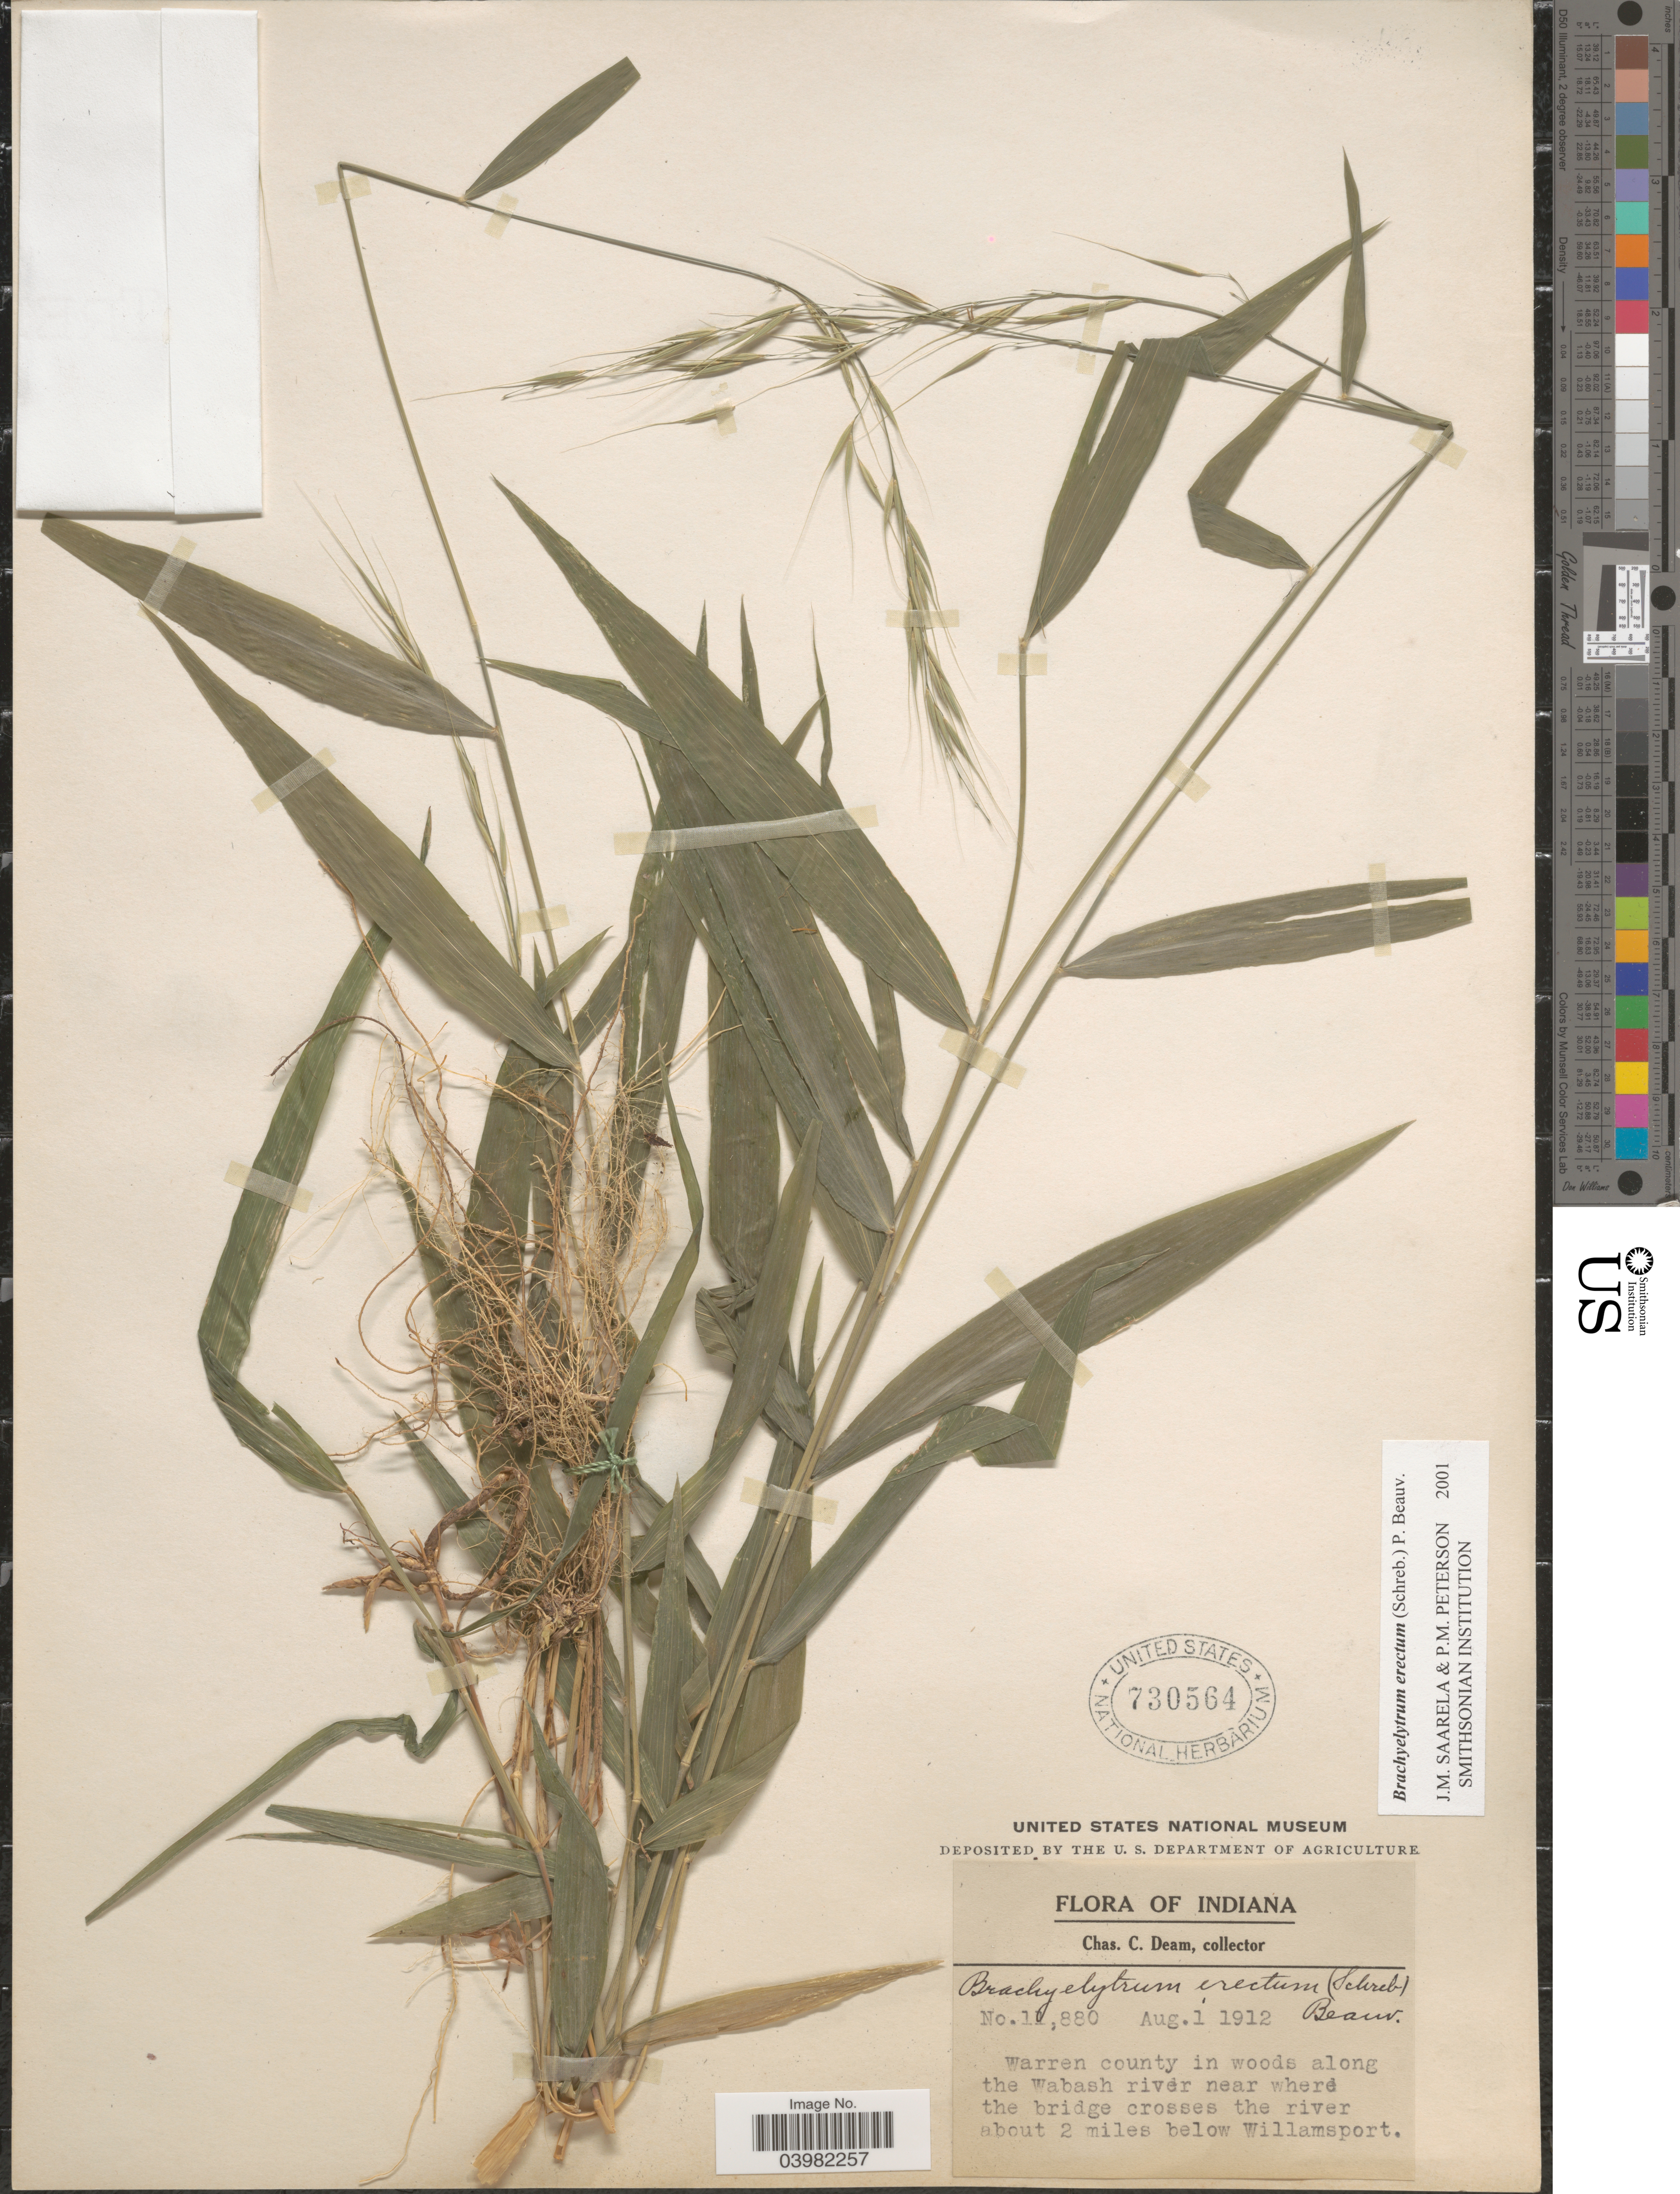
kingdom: Plantae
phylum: Tracheophyta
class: Liliopsida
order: Poales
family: Poaceae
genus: Brachyelytrum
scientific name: Brachyelytrum erectum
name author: (Schreb.) P. Beauv.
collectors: C. C. Deam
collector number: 11880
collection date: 1912-08-01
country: United States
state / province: Indiana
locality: Warren county in woods along the Wabash river near where the bridge crosses the river about 2 miles below Williamsport.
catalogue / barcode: US 730564